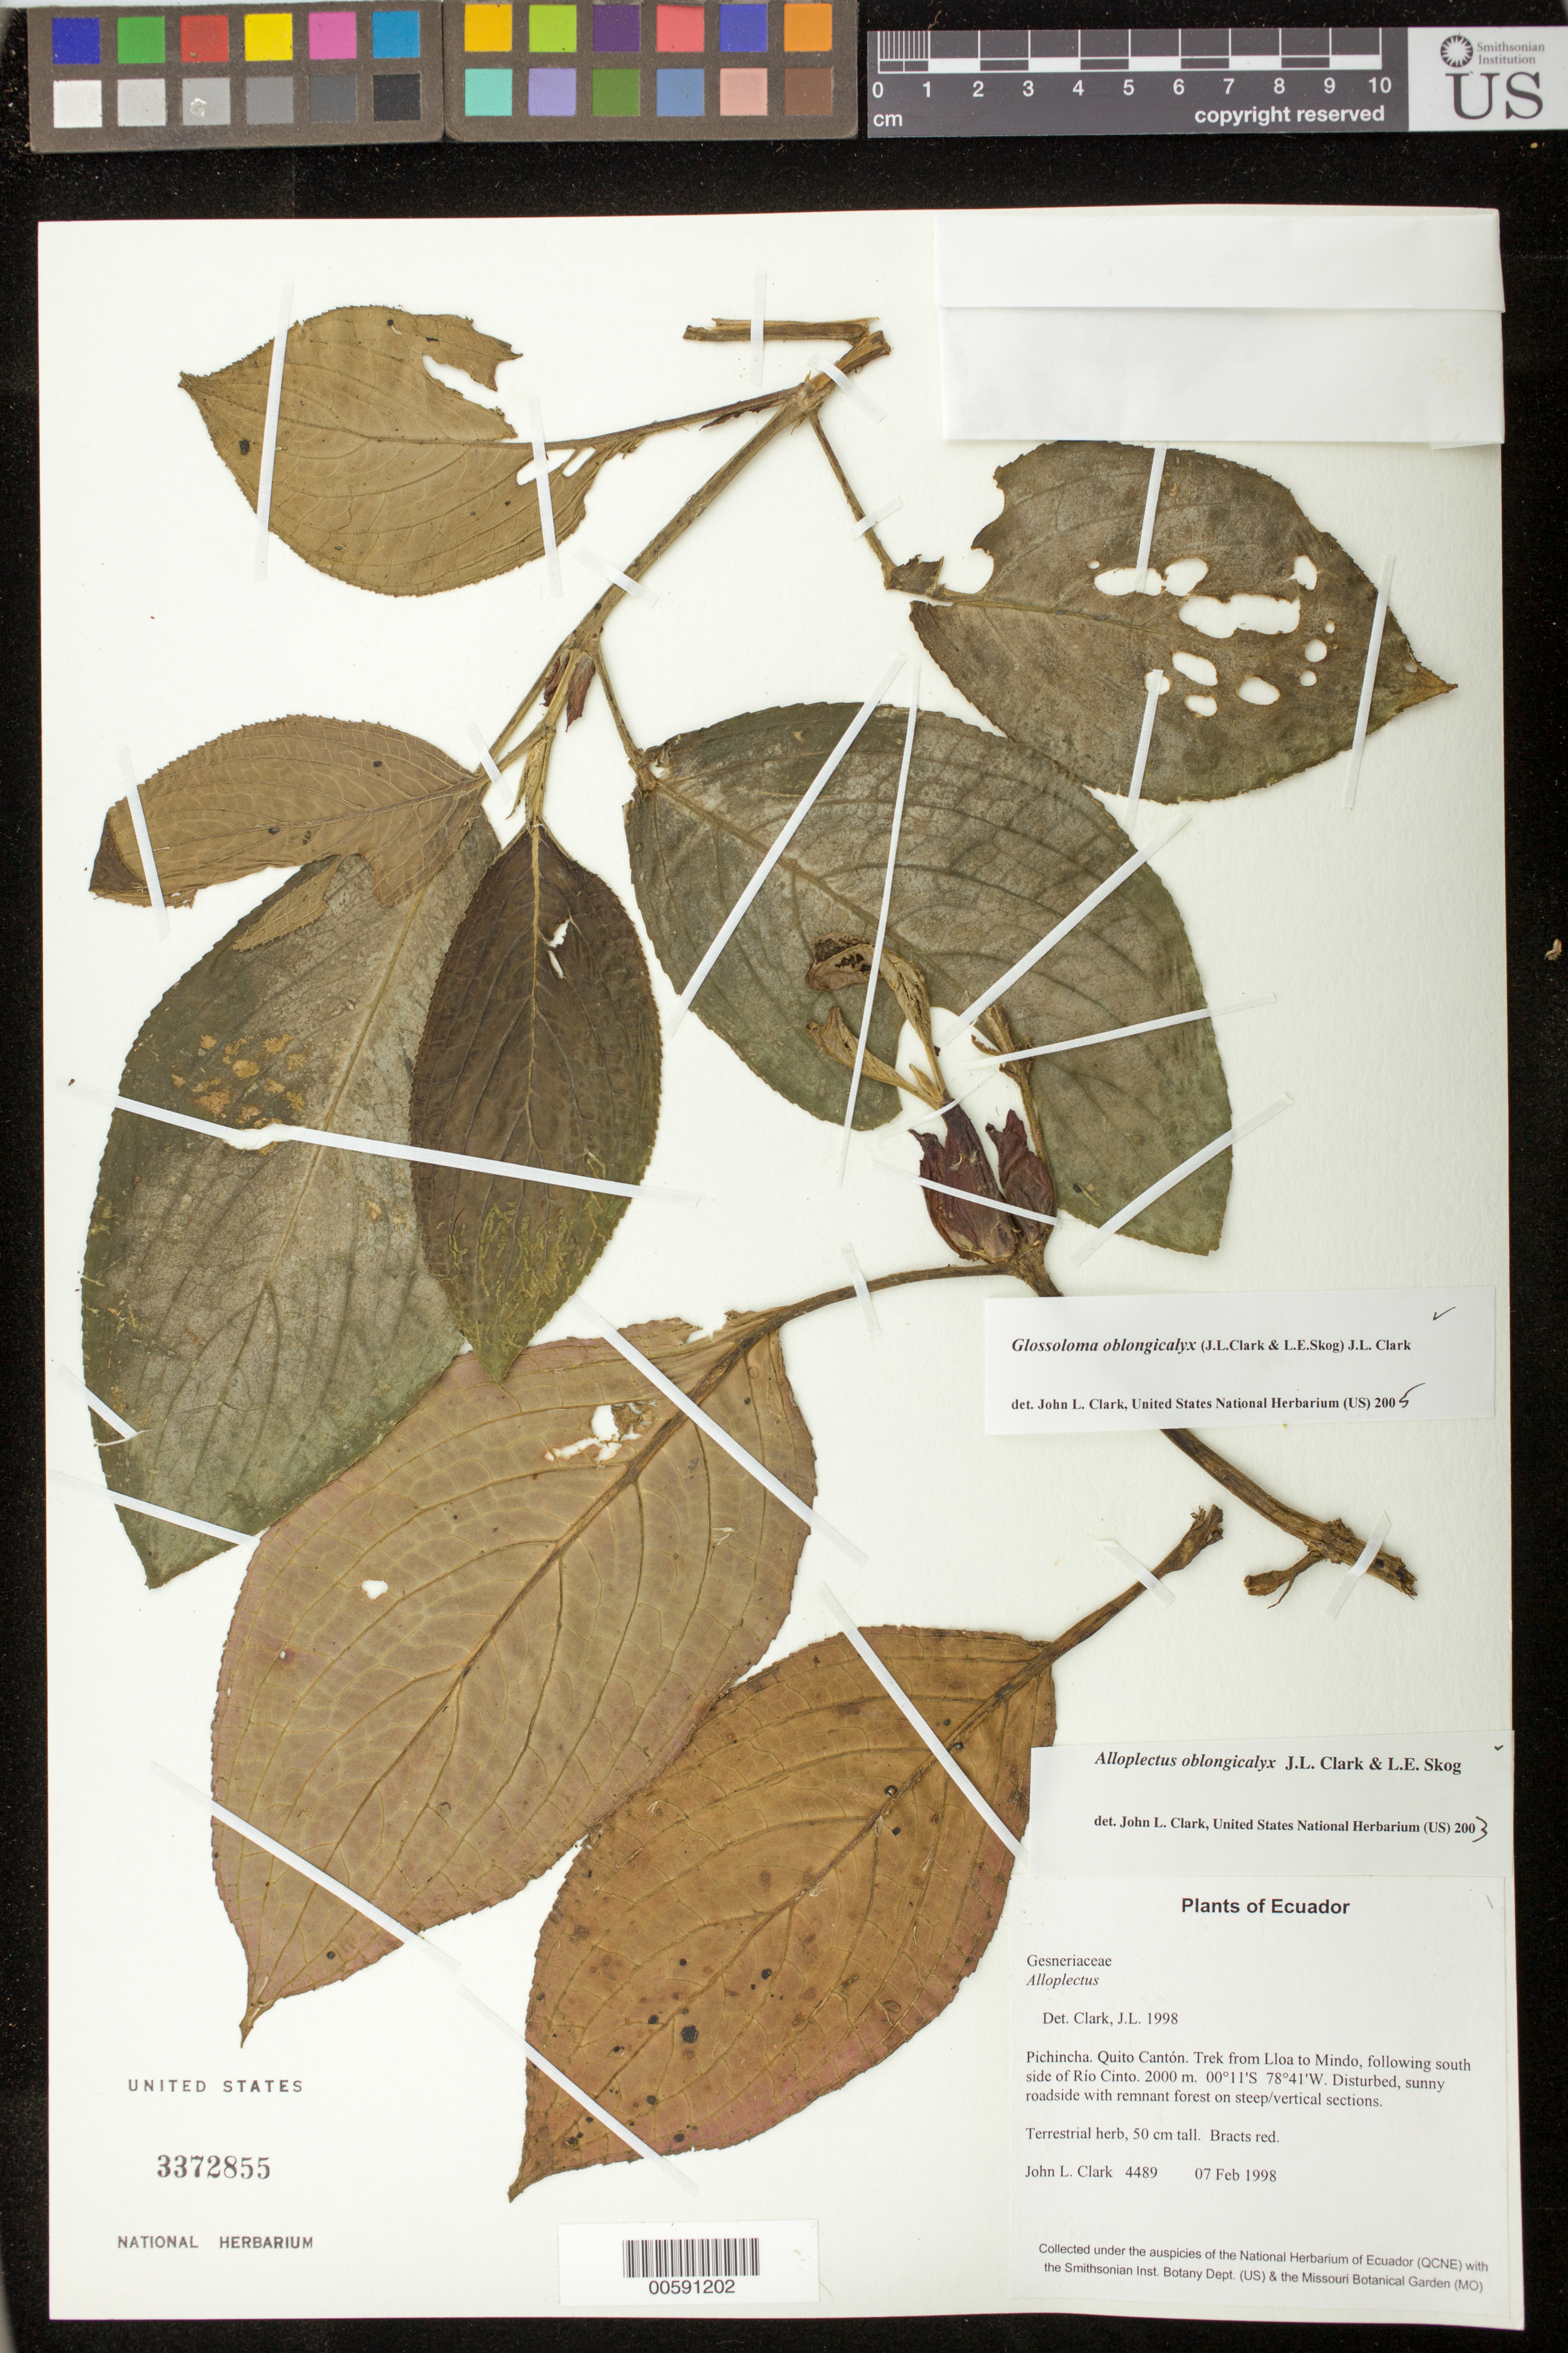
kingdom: Plantae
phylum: Tracheophyta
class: Magnoliopsida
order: Lamiales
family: Gesneriaceae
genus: Glossoloma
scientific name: Glossoloma oblongicalyx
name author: (J.L. Clark & L.E. Skog) J.L. Clark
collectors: J. L. Clark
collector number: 4489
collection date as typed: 07 Feb 1998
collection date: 1998-02-07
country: Ecuador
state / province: Pichincha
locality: Quito Cantón. Trek from Lloa to Mindo, following south side of Río Cinto.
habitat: Disturbed, sunny roadside with remnant forest on steep/vertical sections.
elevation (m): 2000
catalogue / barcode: US 3372855